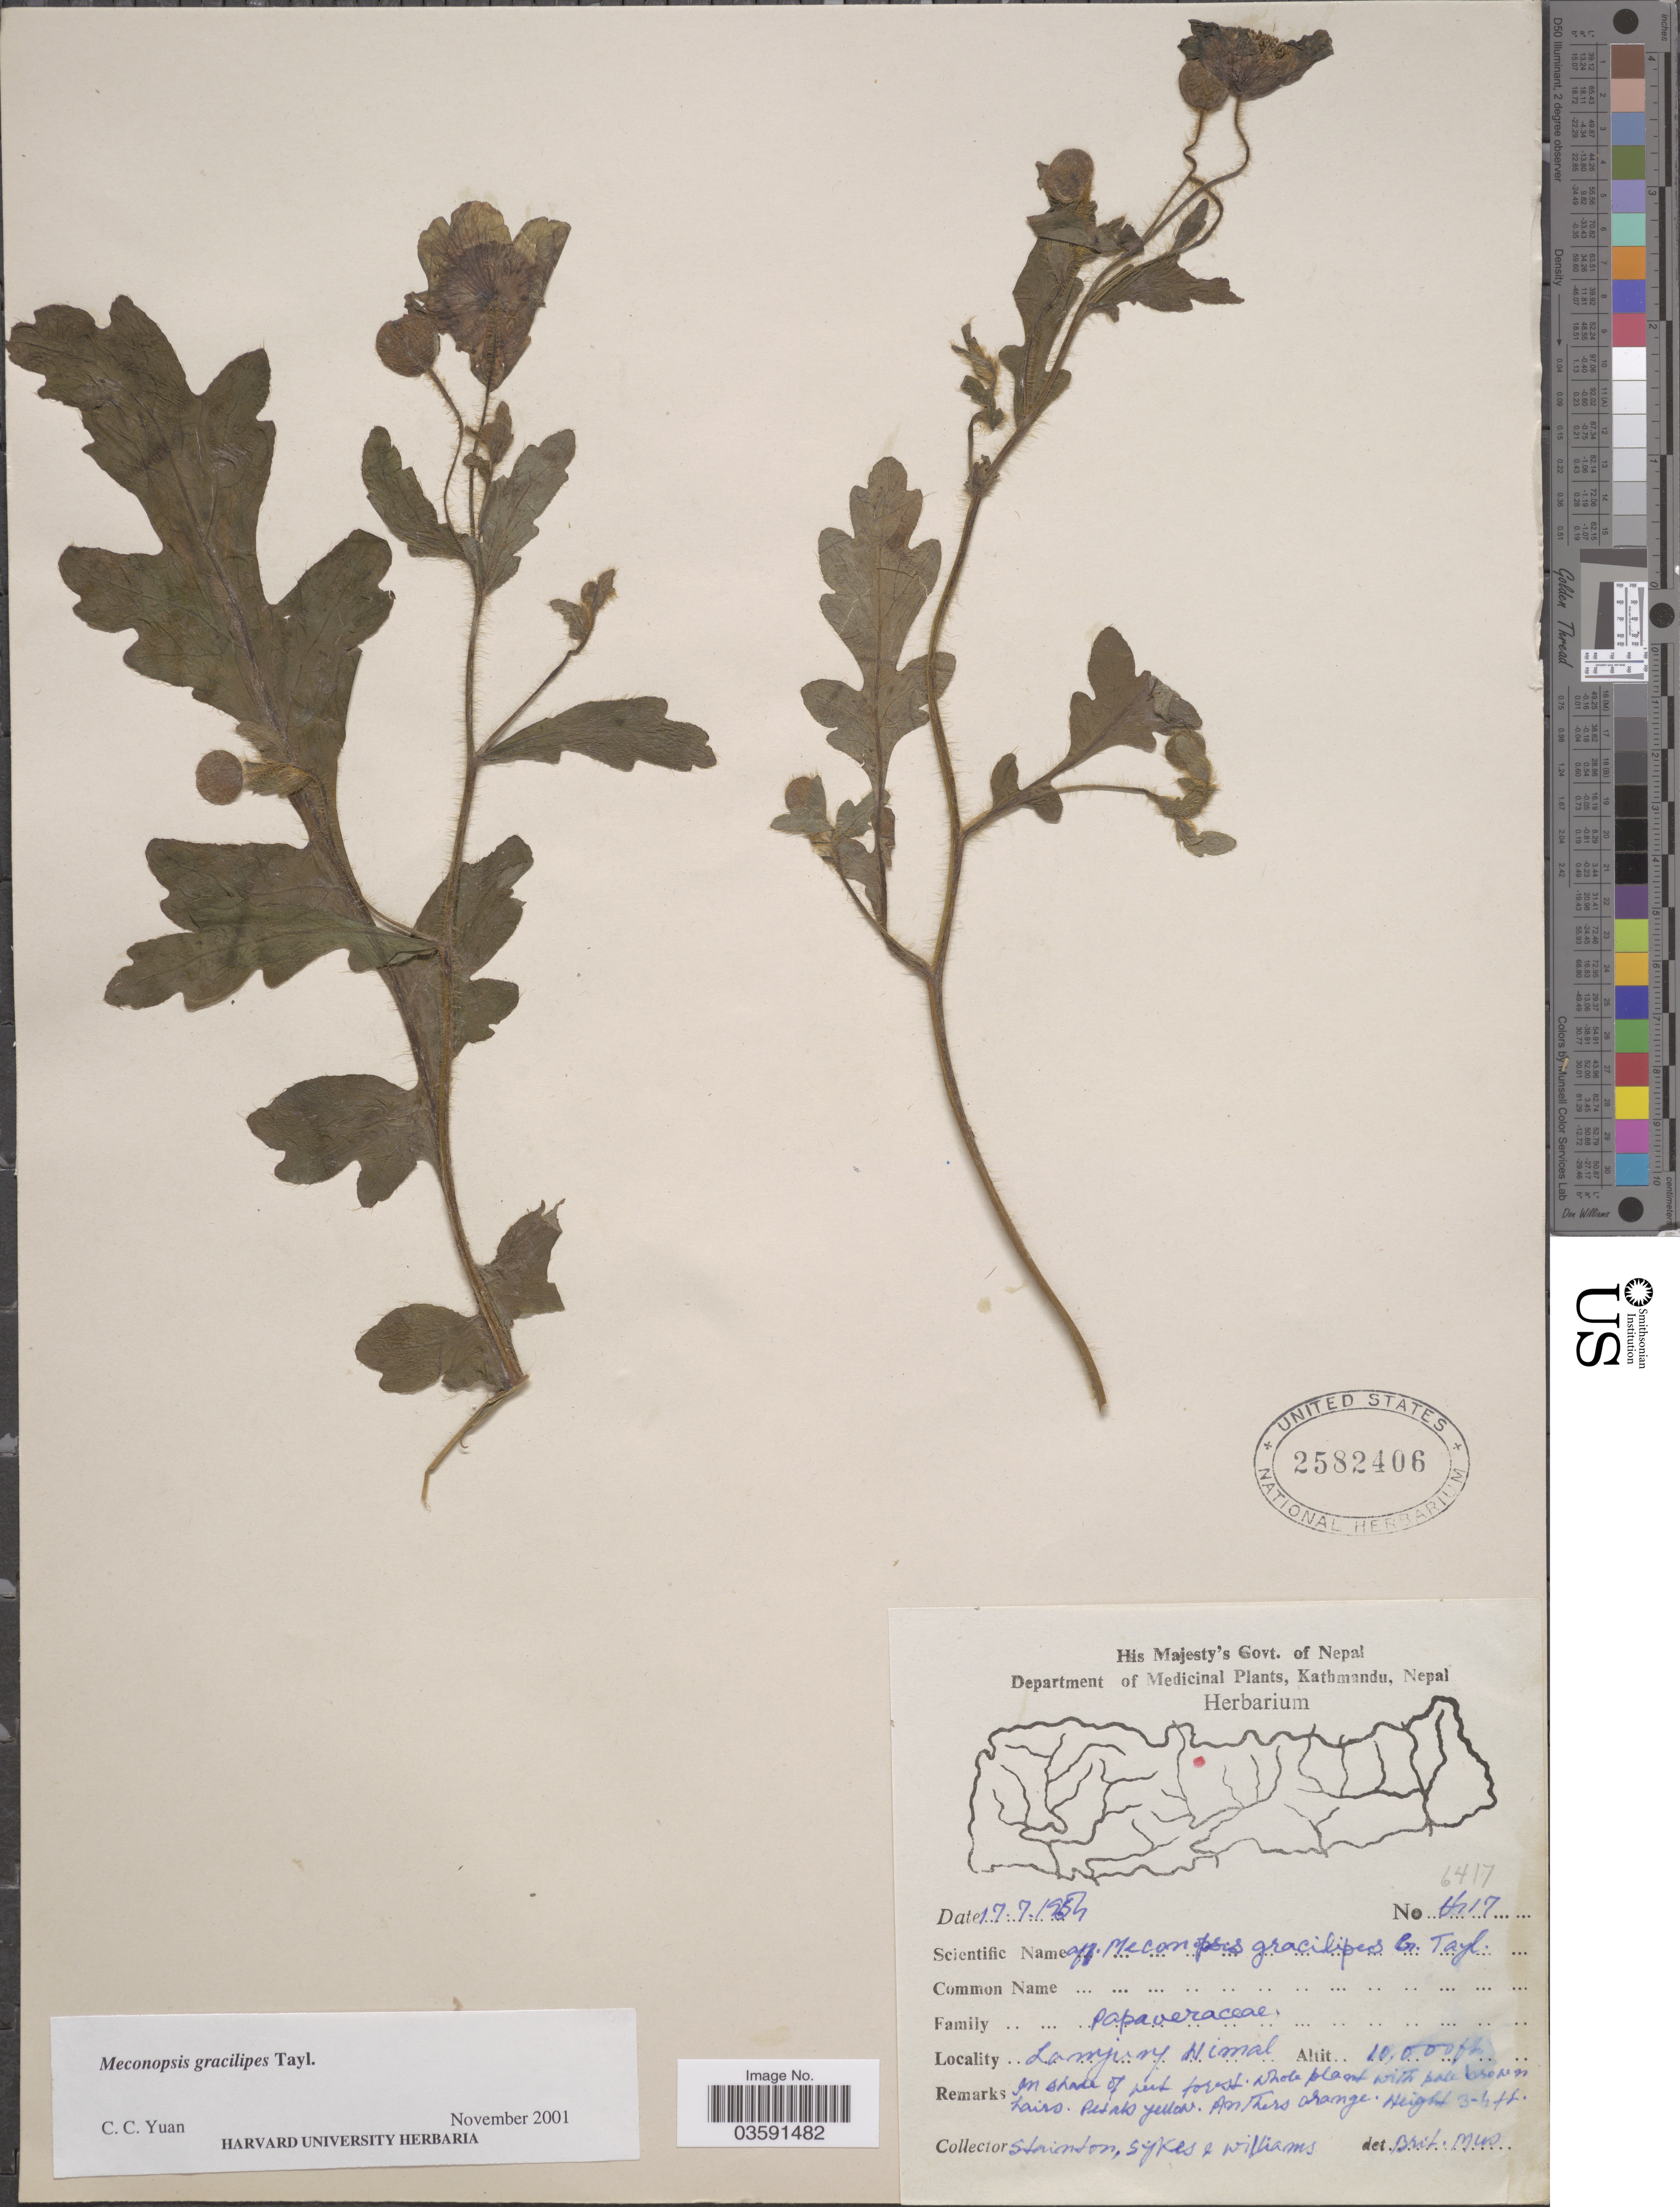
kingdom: Plantae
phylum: Tracheophyta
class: Magnoliopsida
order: Ranunculales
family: Papaveraceae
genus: Meconopsis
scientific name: Meconopsis gracilipes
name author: G. Taylor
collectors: -. Stainton, Sykes, -- & -- Williams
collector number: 6417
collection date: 1954-07-17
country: Nepal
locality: Lamjung Himal.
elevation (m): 3048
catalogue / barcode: US 2582406